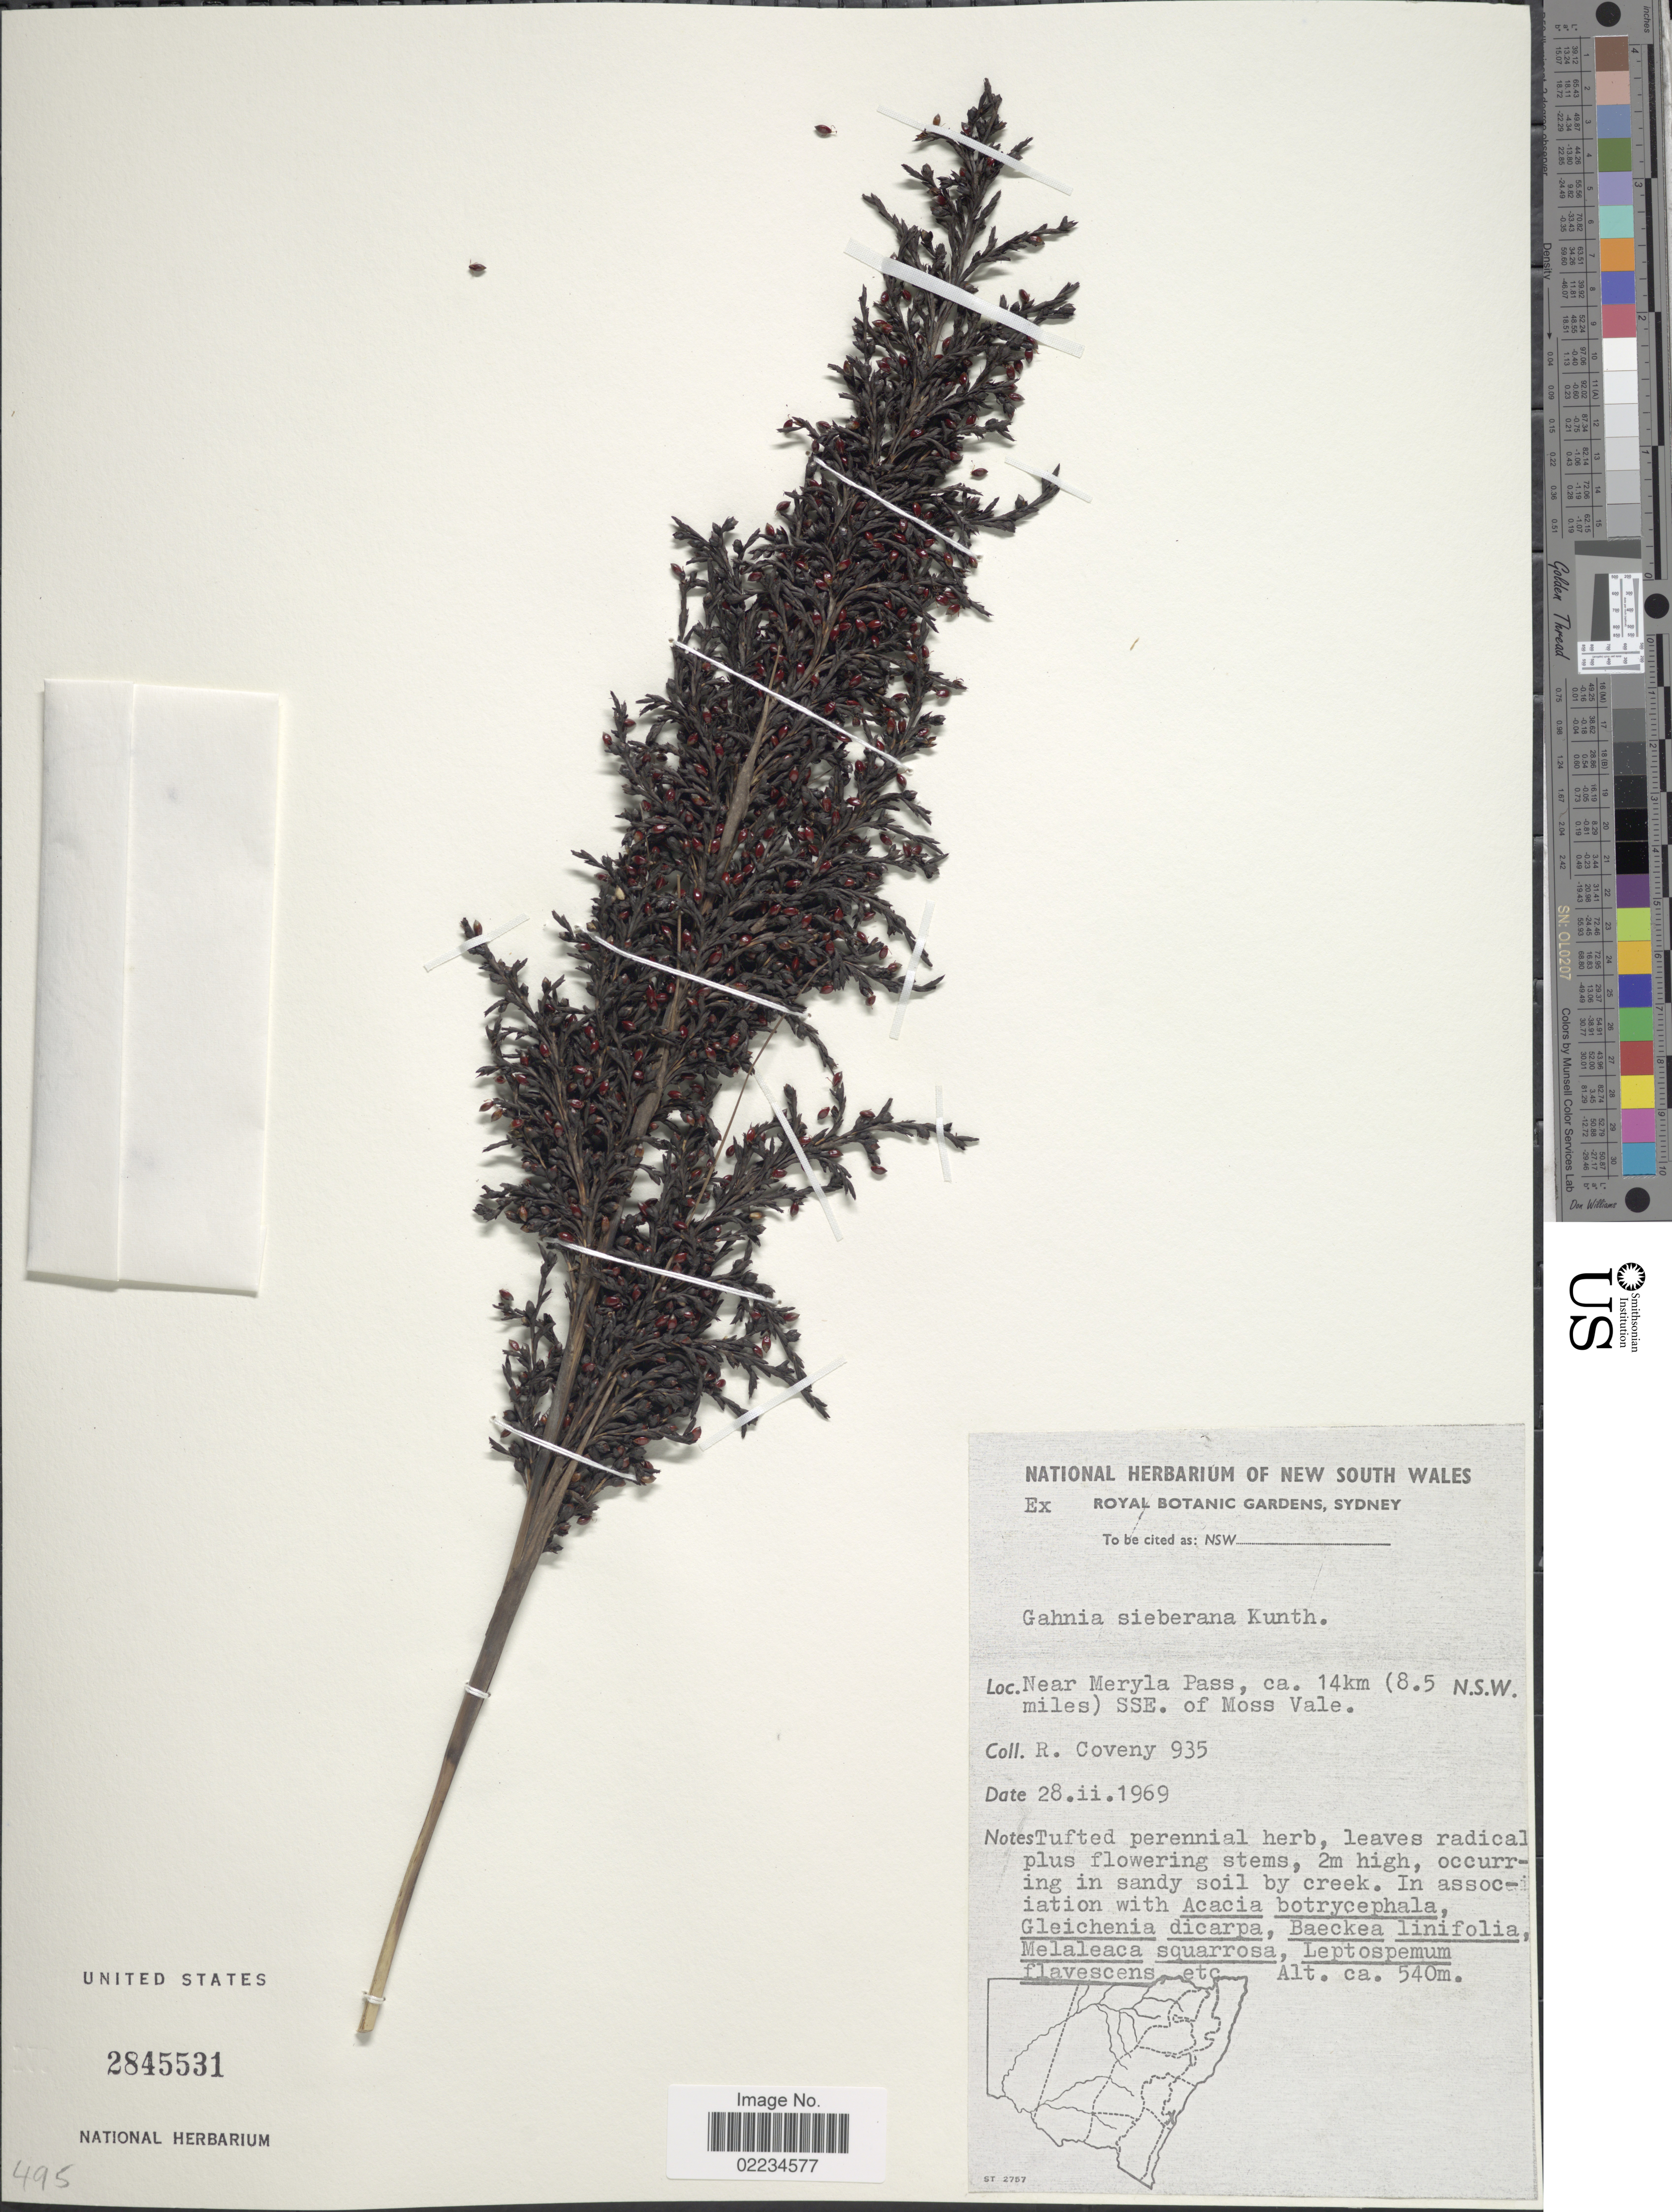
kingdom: Plantae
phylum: Tracheophyta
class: Liliopsida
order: Poales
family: Cyperaceae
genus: Gahnia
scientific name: Gahnia sieberiana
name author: Kunth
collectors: R. Coveny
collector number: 935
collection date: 1969-02-28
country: Australia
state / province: New South Wales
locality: Near Meryla Pass, ca. 14km (8.5 miles) SSE of Moss Vale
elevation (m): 540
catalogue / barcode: US 2845531